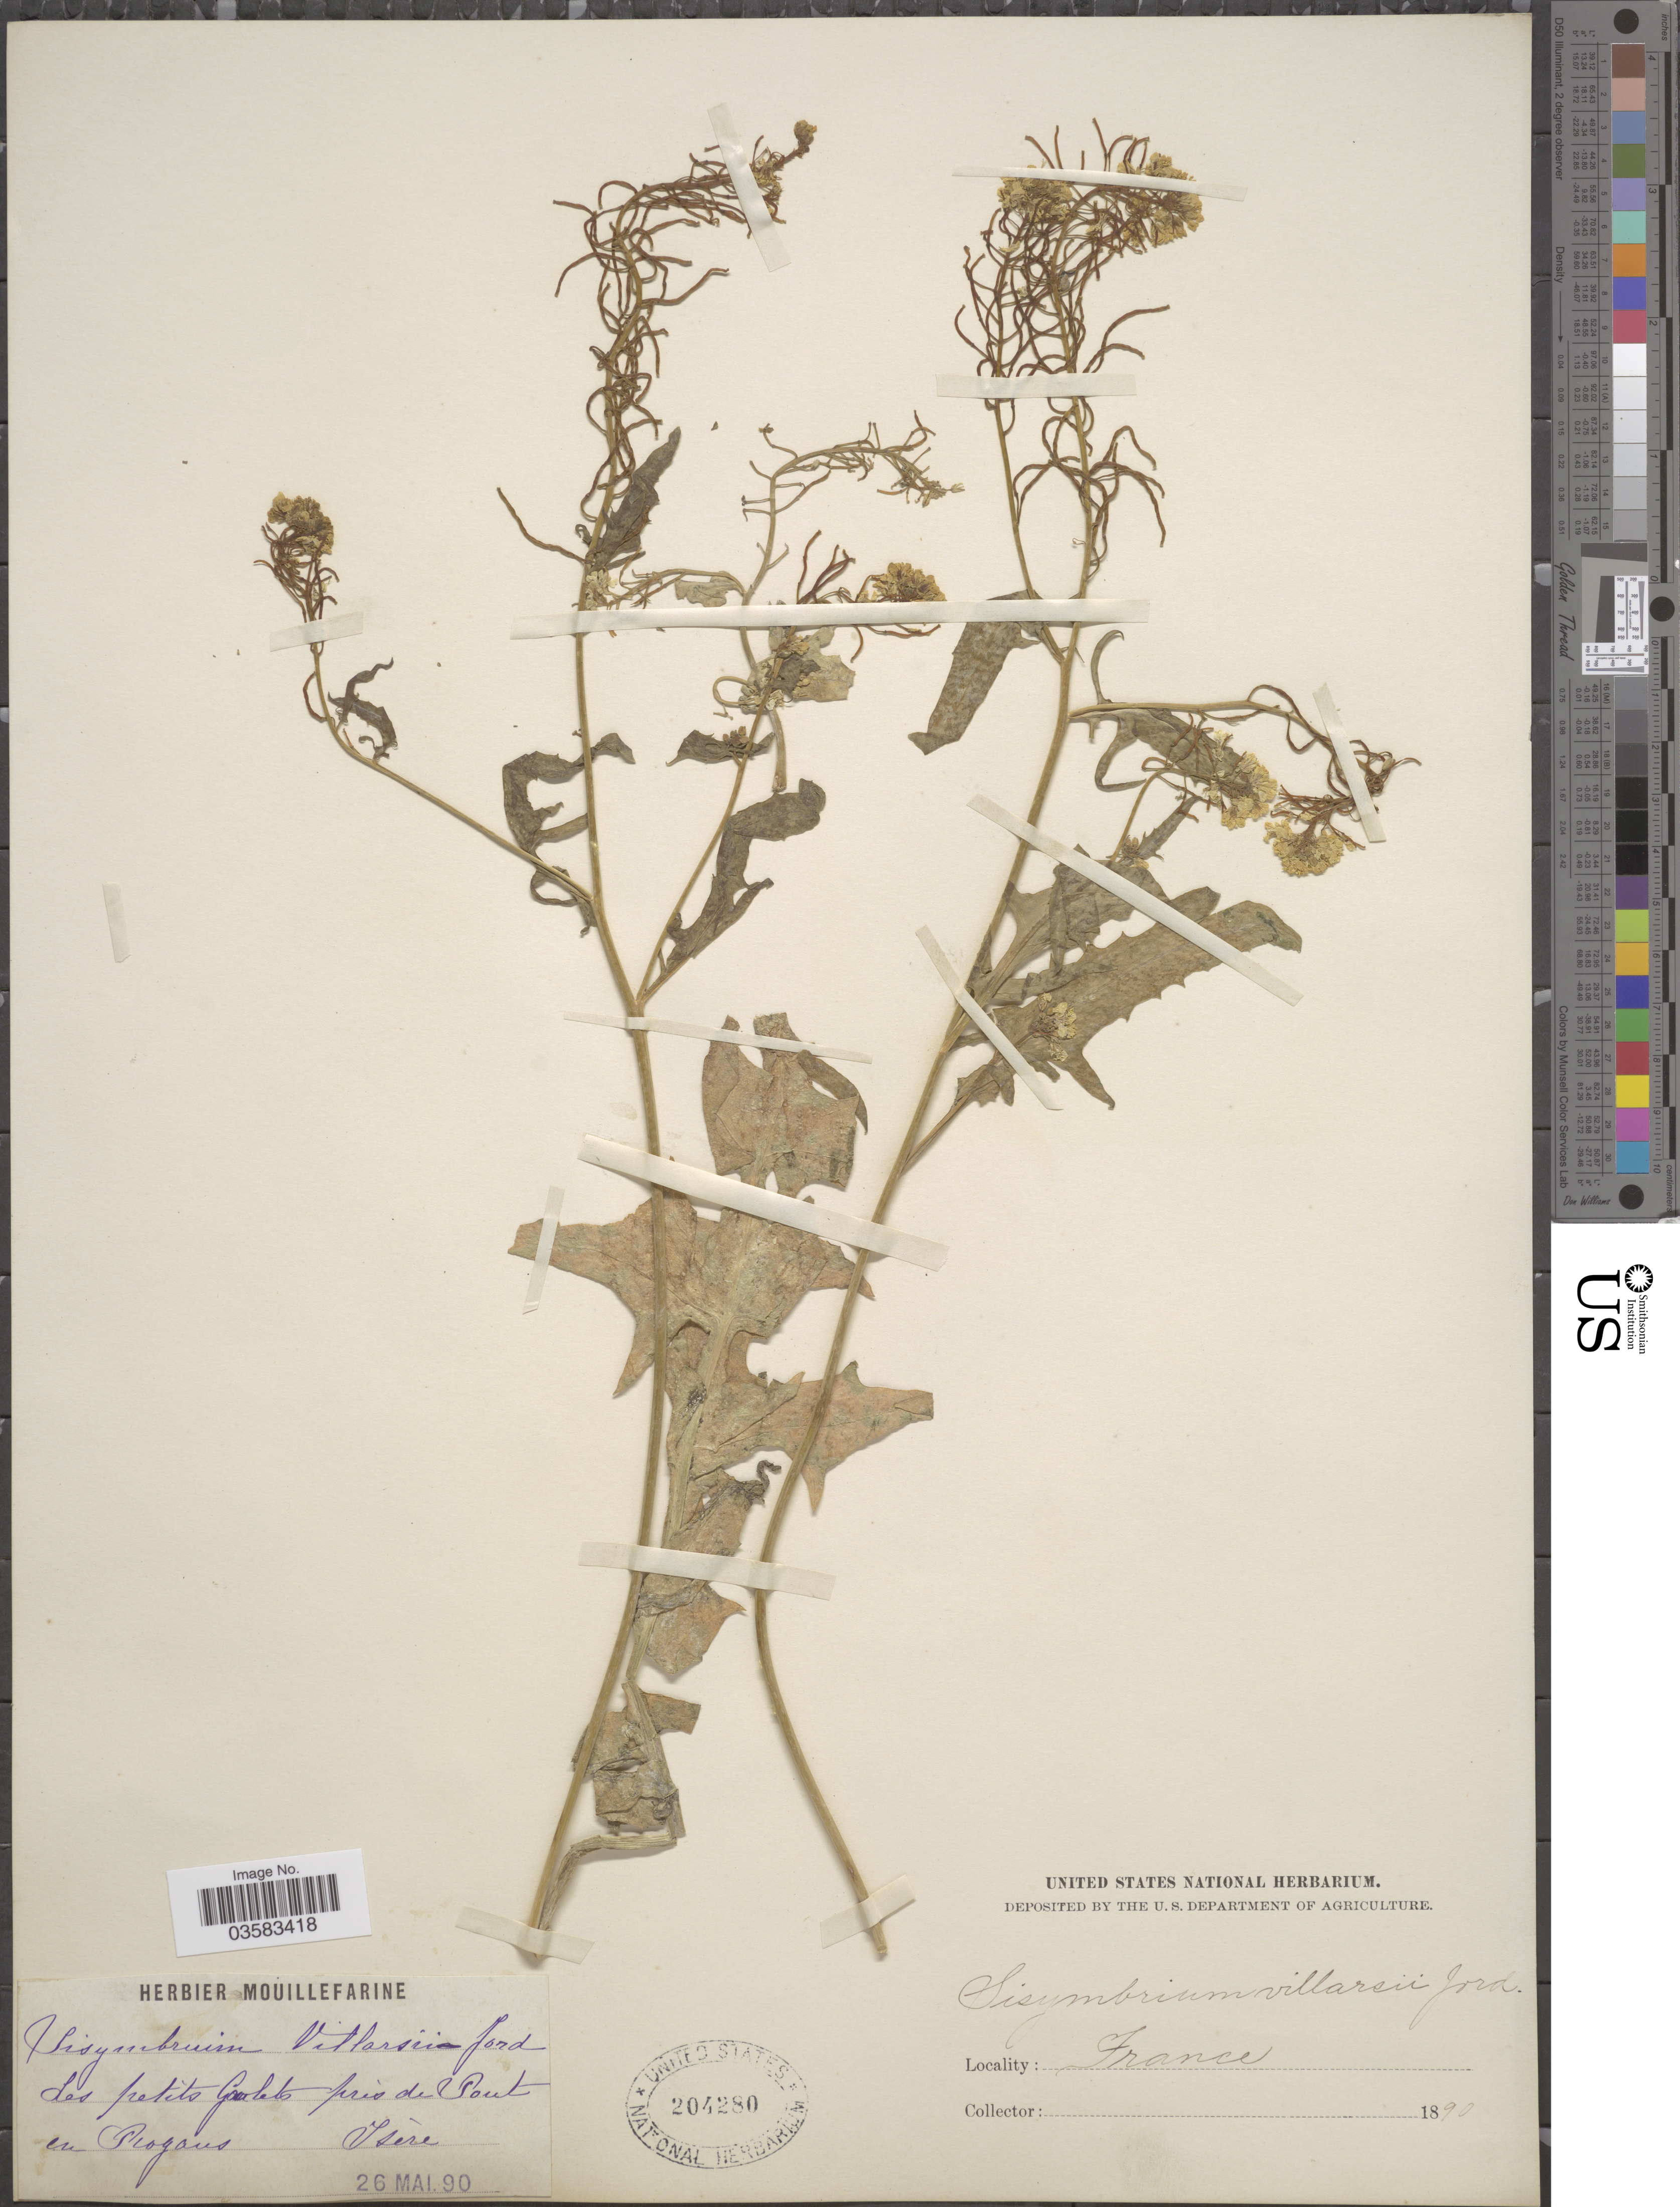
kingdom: Plantae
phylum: Tracheophyta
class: Magnoliopsida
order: Brassicales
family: Brassicaceae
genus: Sisymbrium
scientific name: Sisymbrium villarsii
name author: Jord.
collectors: ex herb. Mouillefarine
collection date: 1890-05-26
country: France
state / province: Auvergne-Rhône-Alpes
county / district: Isère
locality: Les petits Goulets près de Pont en Royans. Isére.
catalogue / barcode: US 204280